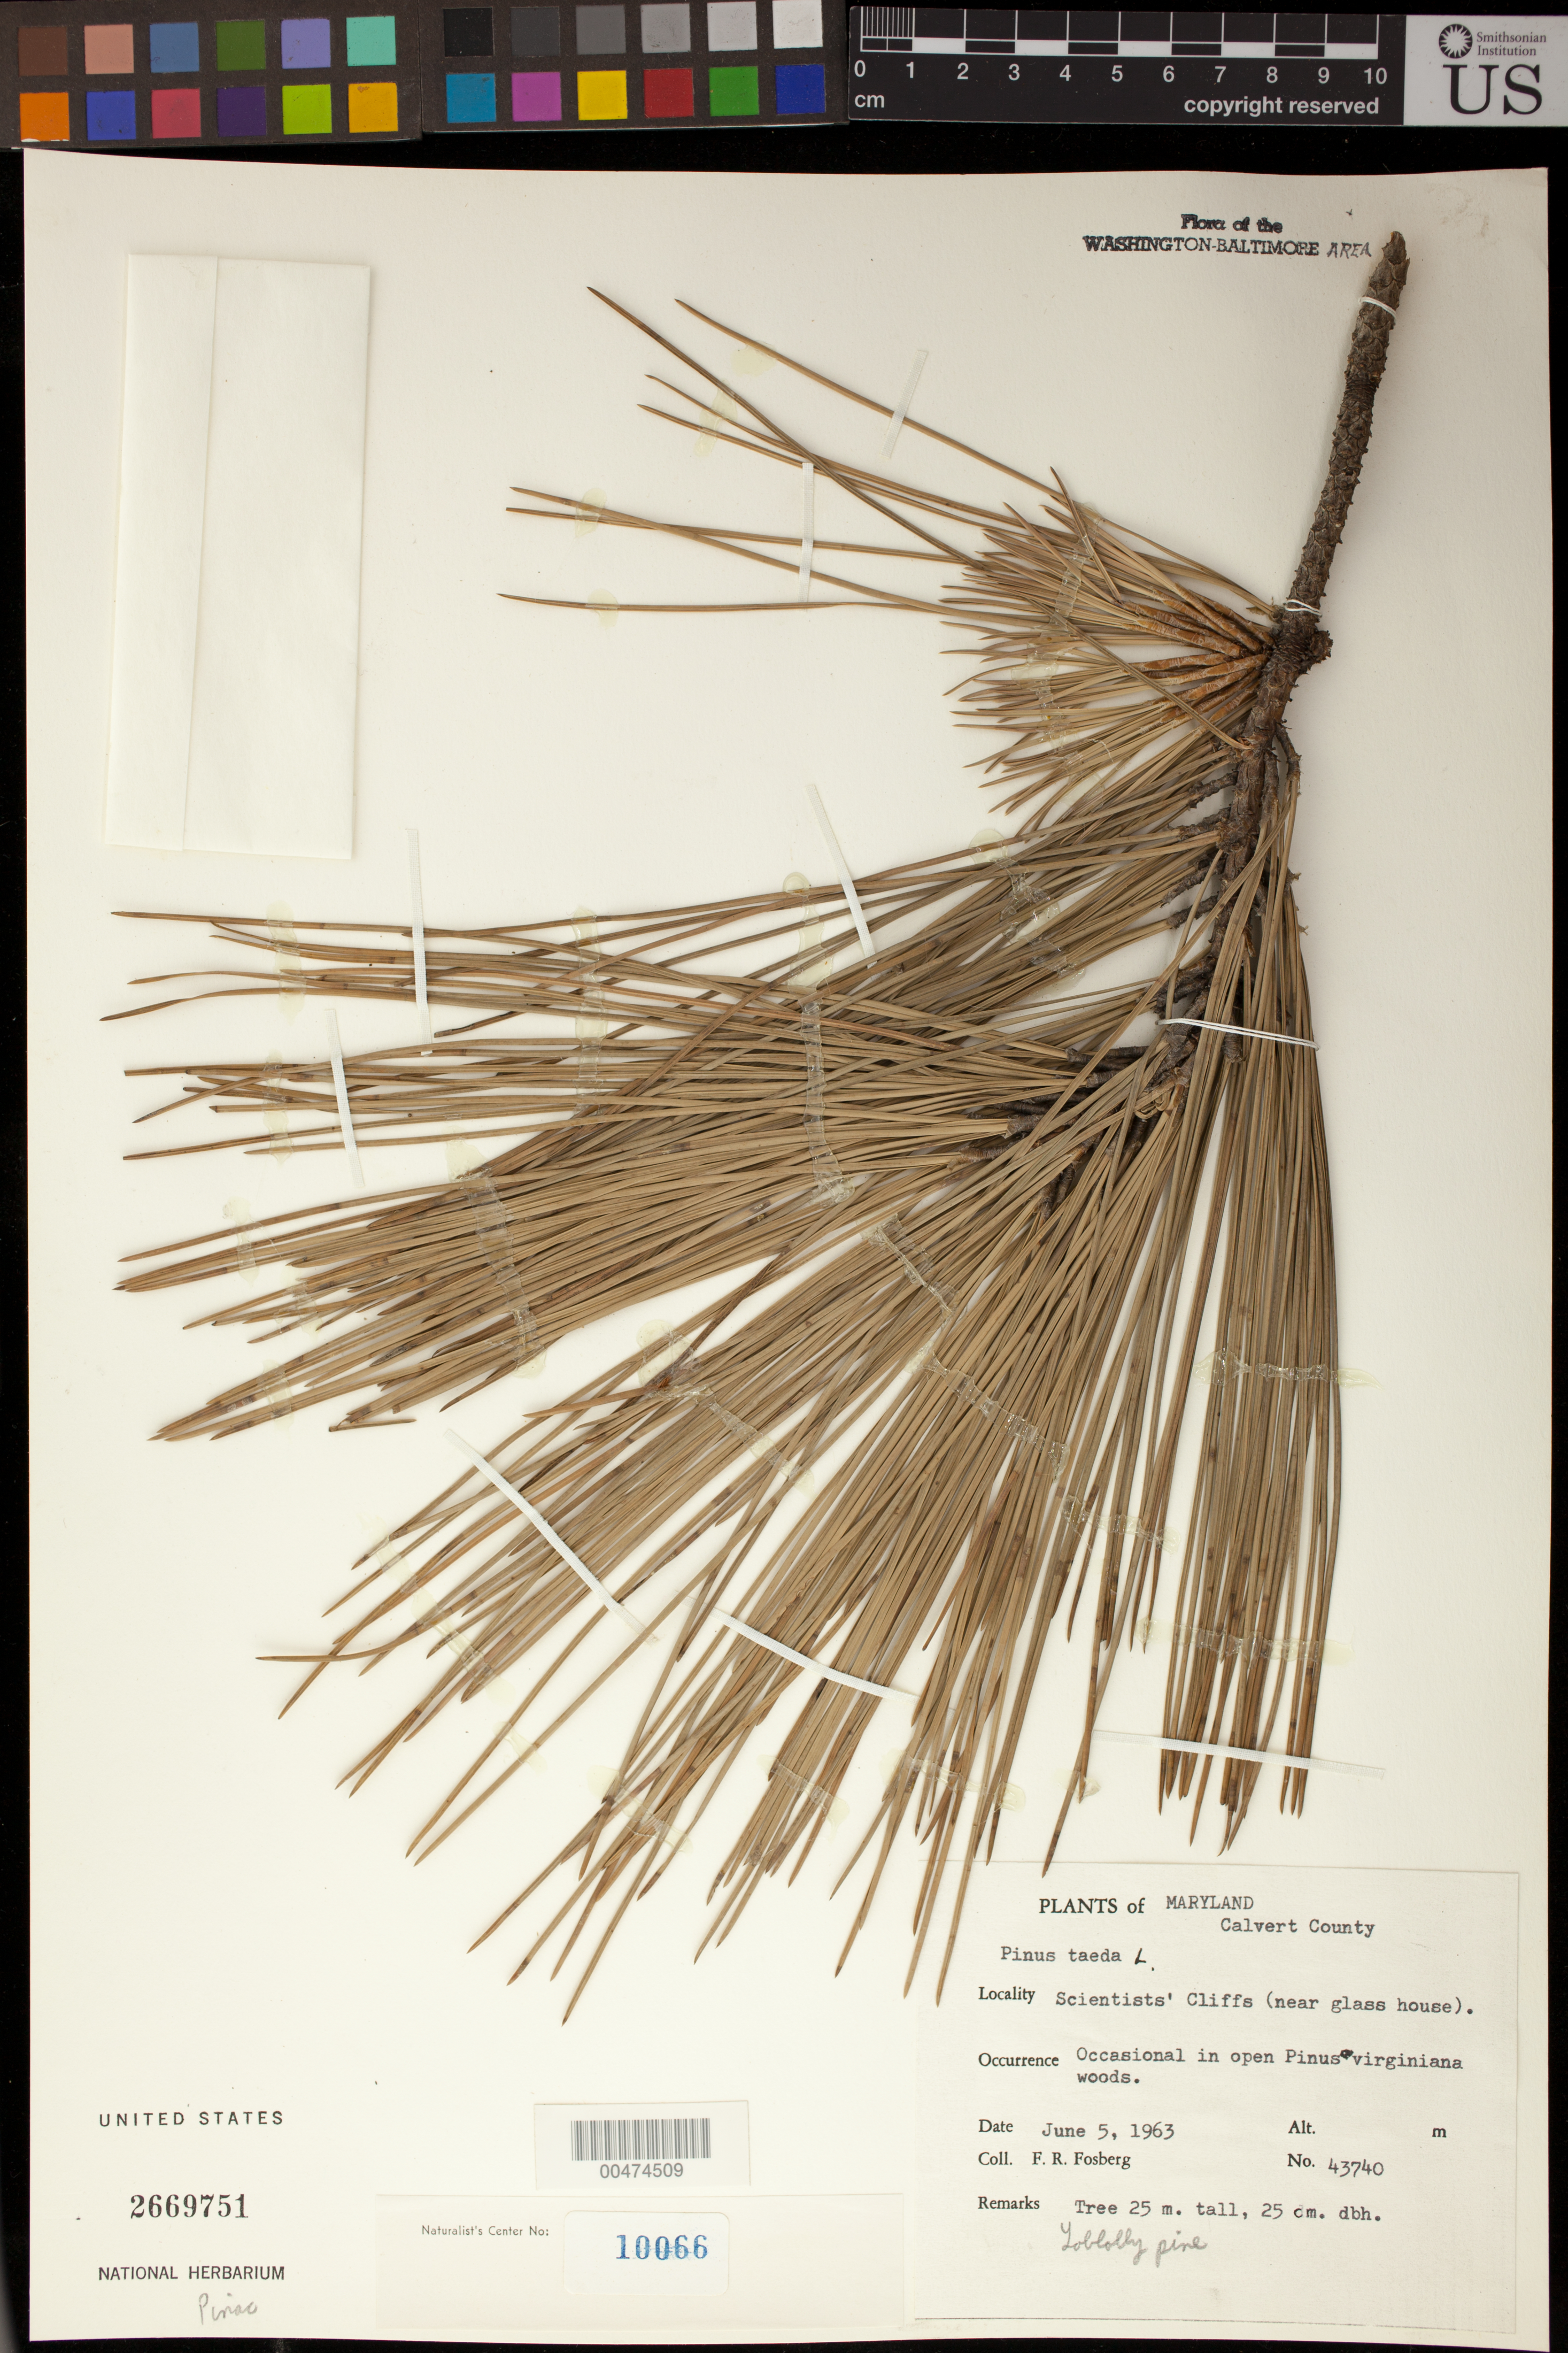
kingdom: Plantae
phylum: Tracheophyta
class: Pinopsida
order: Pinales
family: Pinaceae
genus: Pinus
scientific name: Pinus taeda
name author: L.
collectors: F. R. Fosberg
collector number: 43740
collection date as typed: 05 Jun 1963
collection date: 1963-06-05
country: United States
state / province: Maryland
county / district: Calvert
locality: Scientists' Cliffs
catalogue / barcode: US 2669751